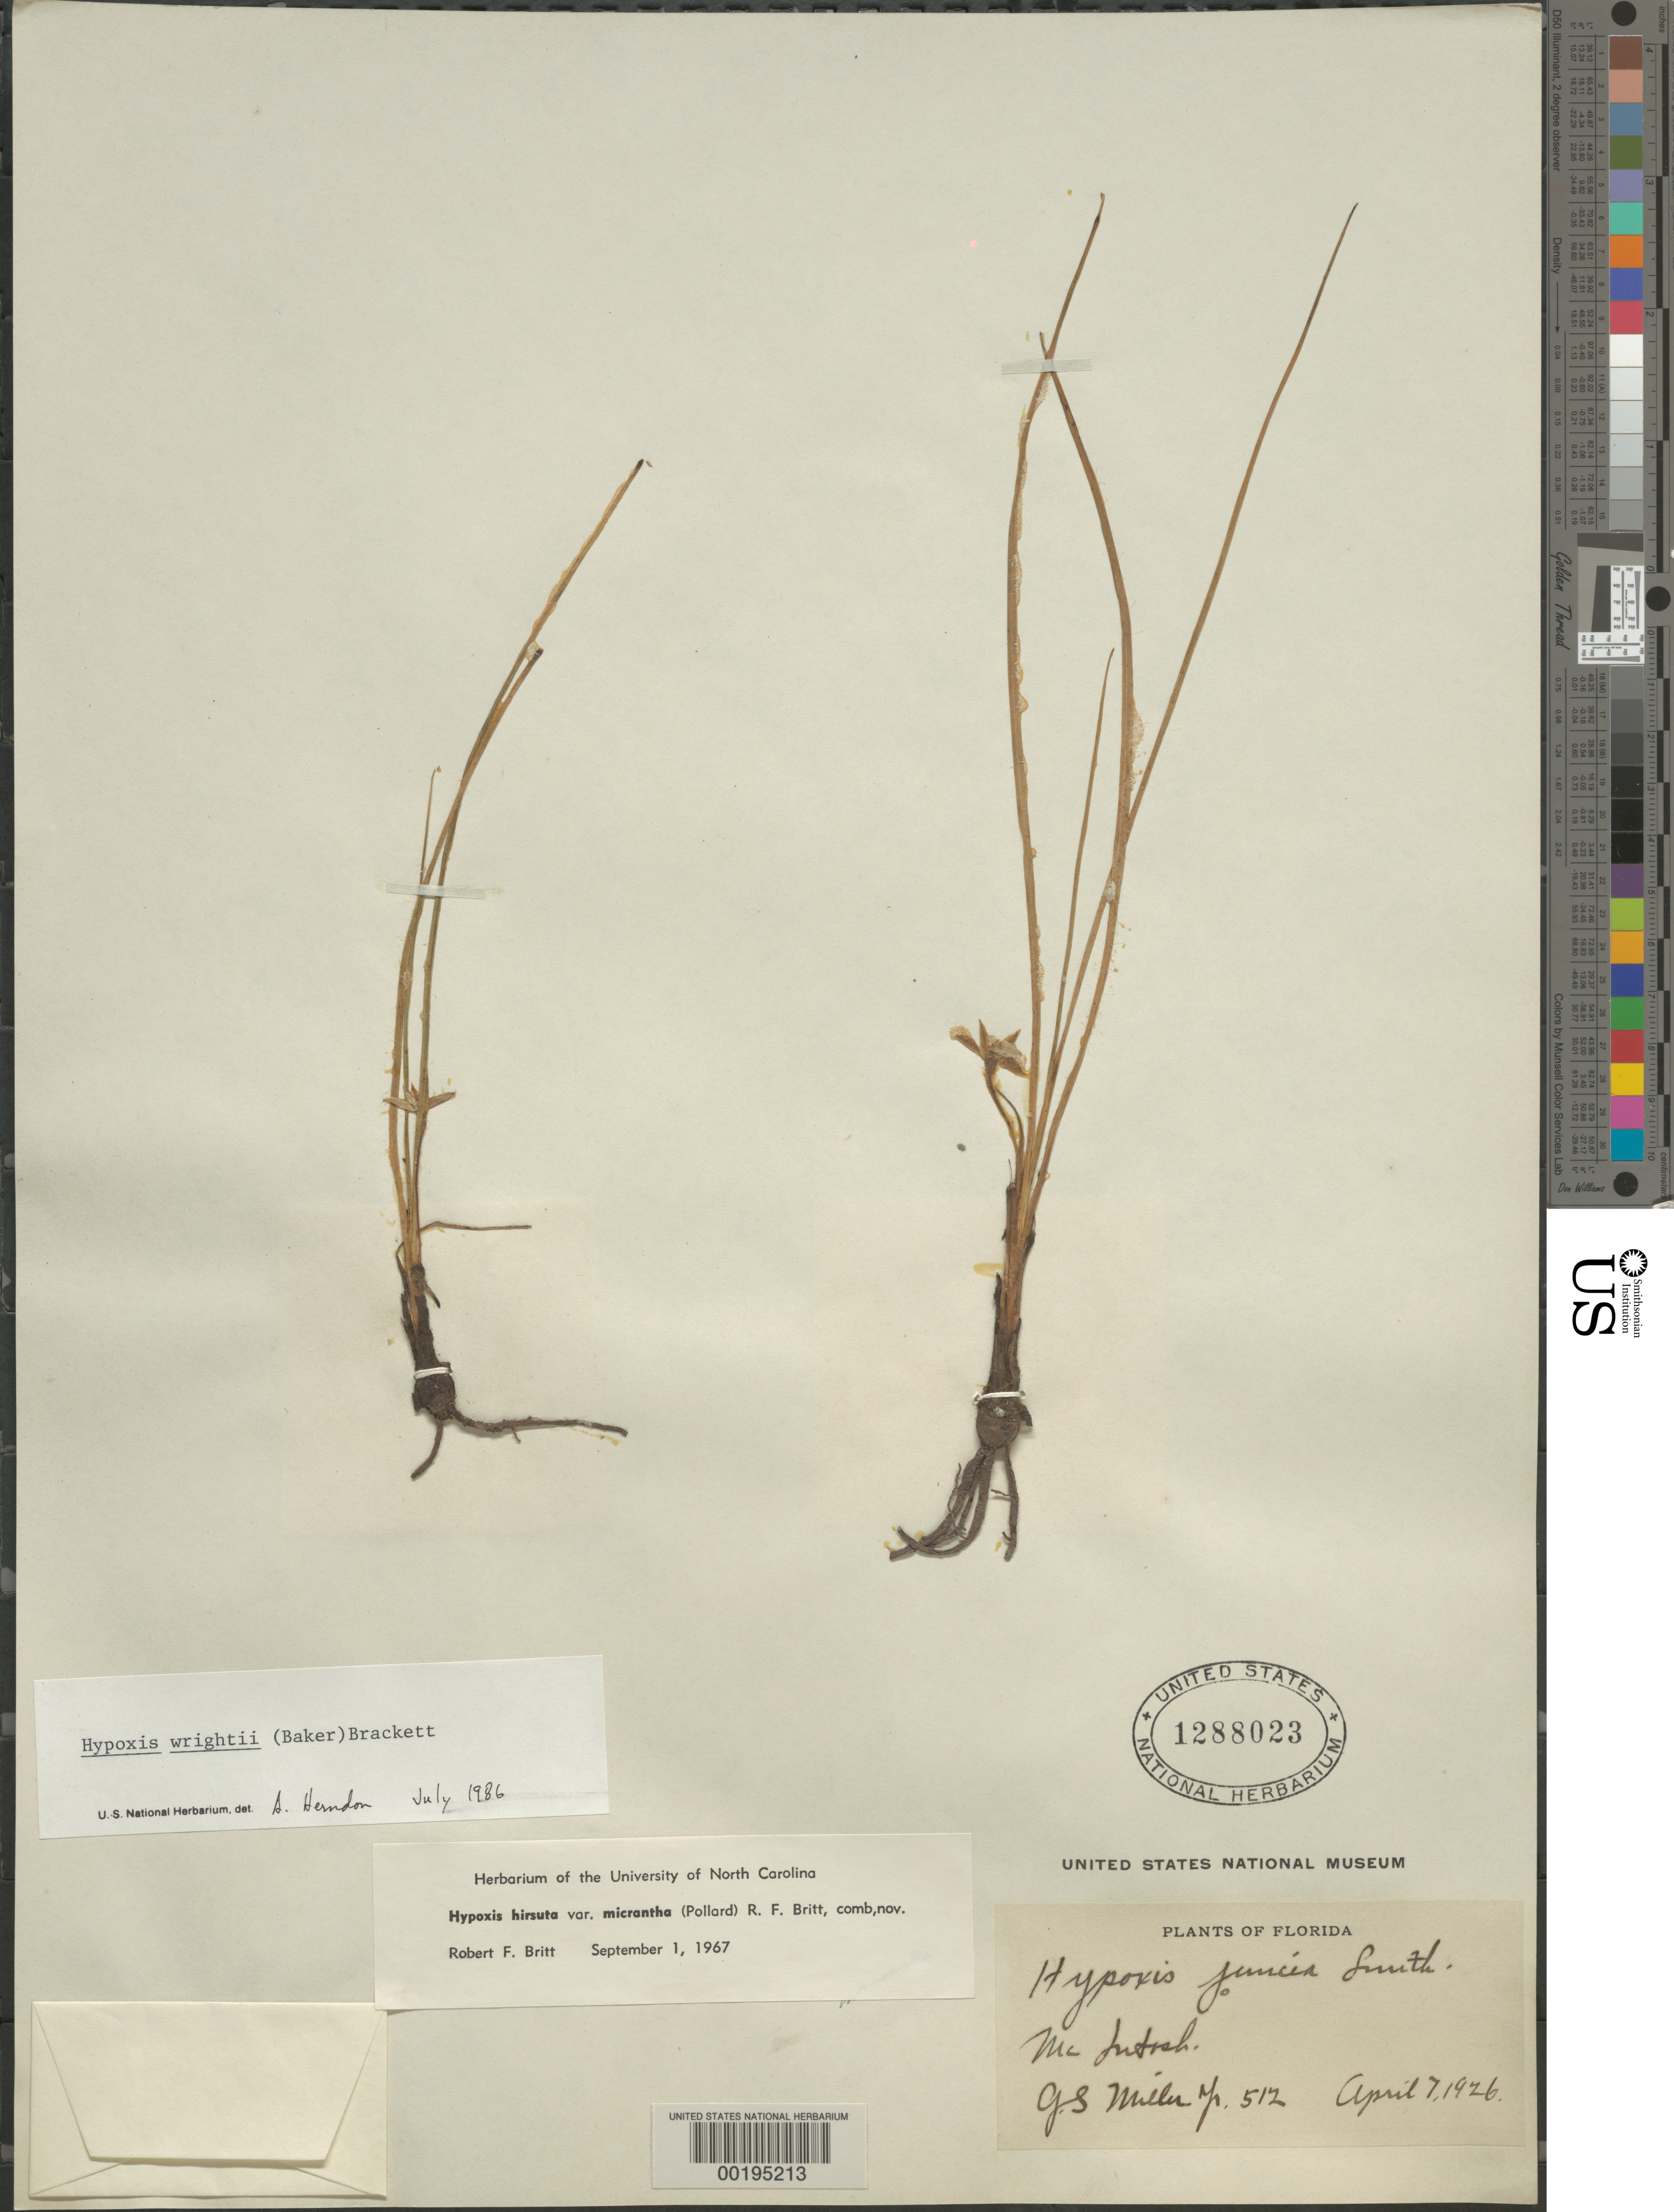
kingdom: Plantae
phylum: Tracheophyta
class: Liliopsida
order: Asparagales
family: Hypoxidaceae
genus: Hypoxis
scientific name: Hypoxis wrightii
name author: (Baker) Brackett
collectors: G. S. Miller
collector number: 512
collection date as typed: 07 Apr 1926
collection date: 1926-04-07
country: United States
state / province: Florida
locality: Mcintosh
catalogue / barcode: US 1288023